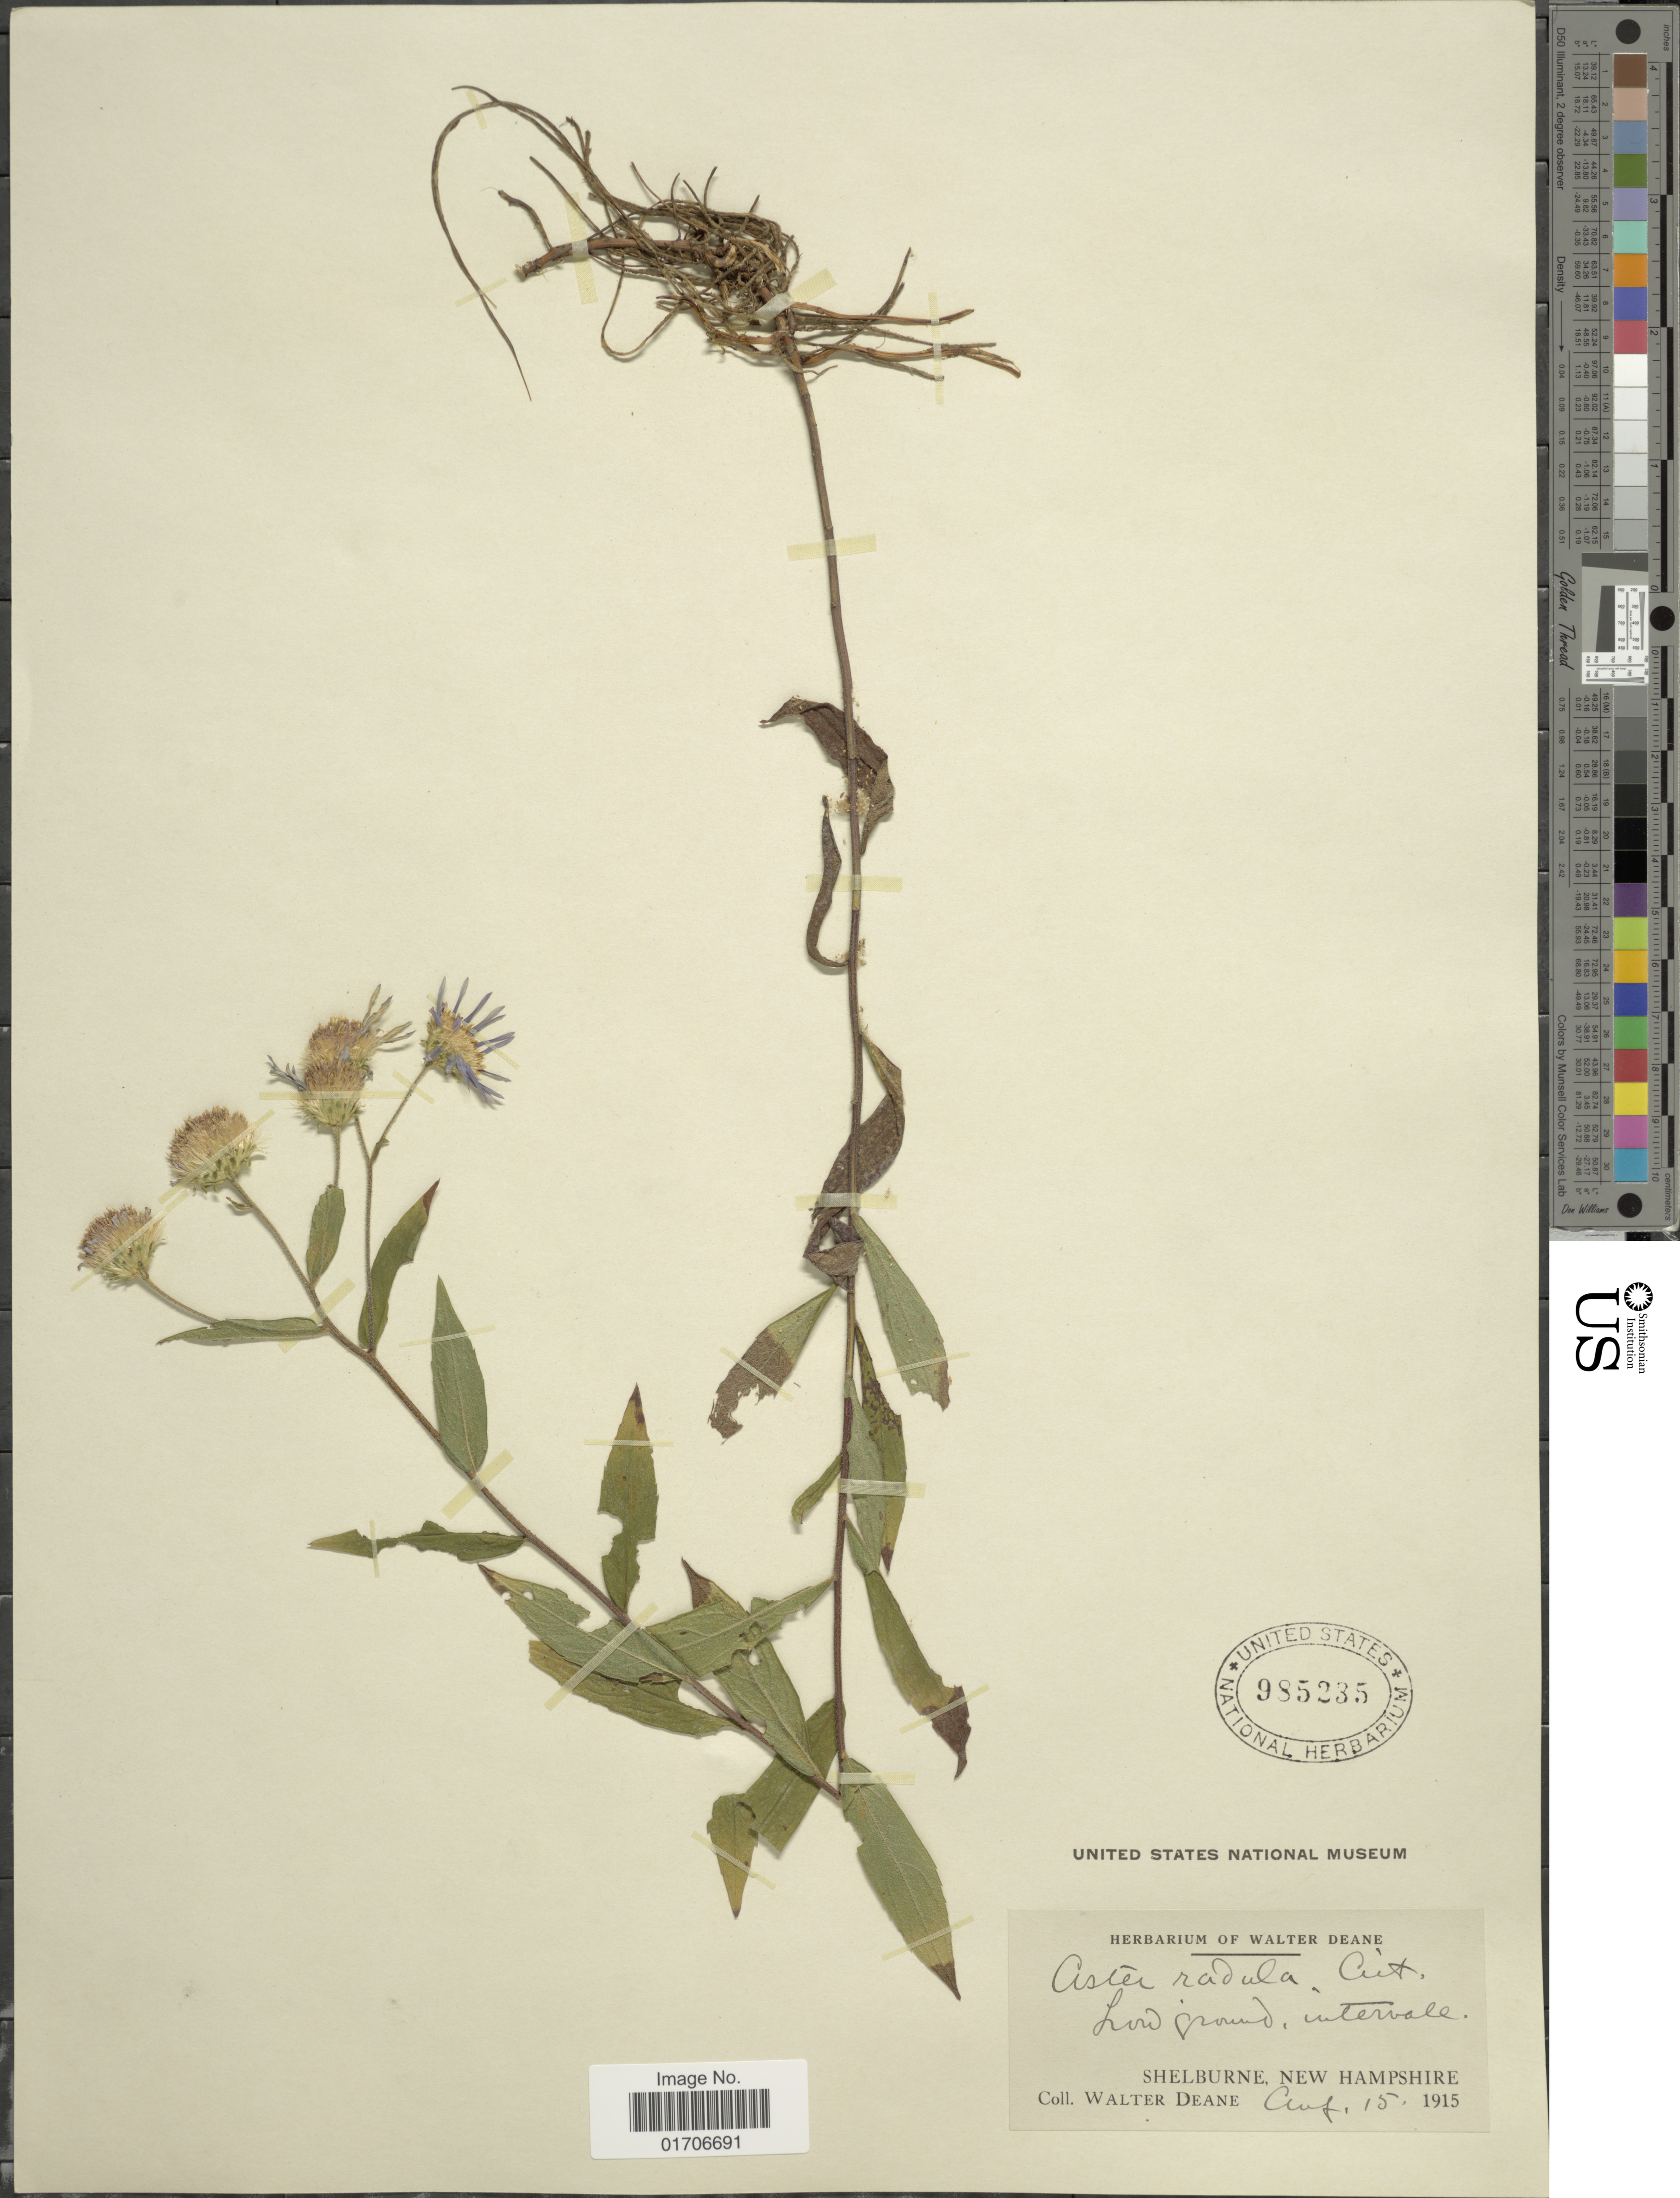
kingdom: Plantae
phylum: Tracheophyta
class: Magnoliopsida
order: Asterales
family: Asteraceae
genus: Eurybia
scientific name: Eurybia radula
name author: (Aiton) G.L. Nesom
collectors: W. Deane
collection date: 1915-08-15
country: United States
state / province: New Hampshire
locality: Low ground, intervalle. Shelburne, New Hampshire.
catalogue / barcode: US 985235